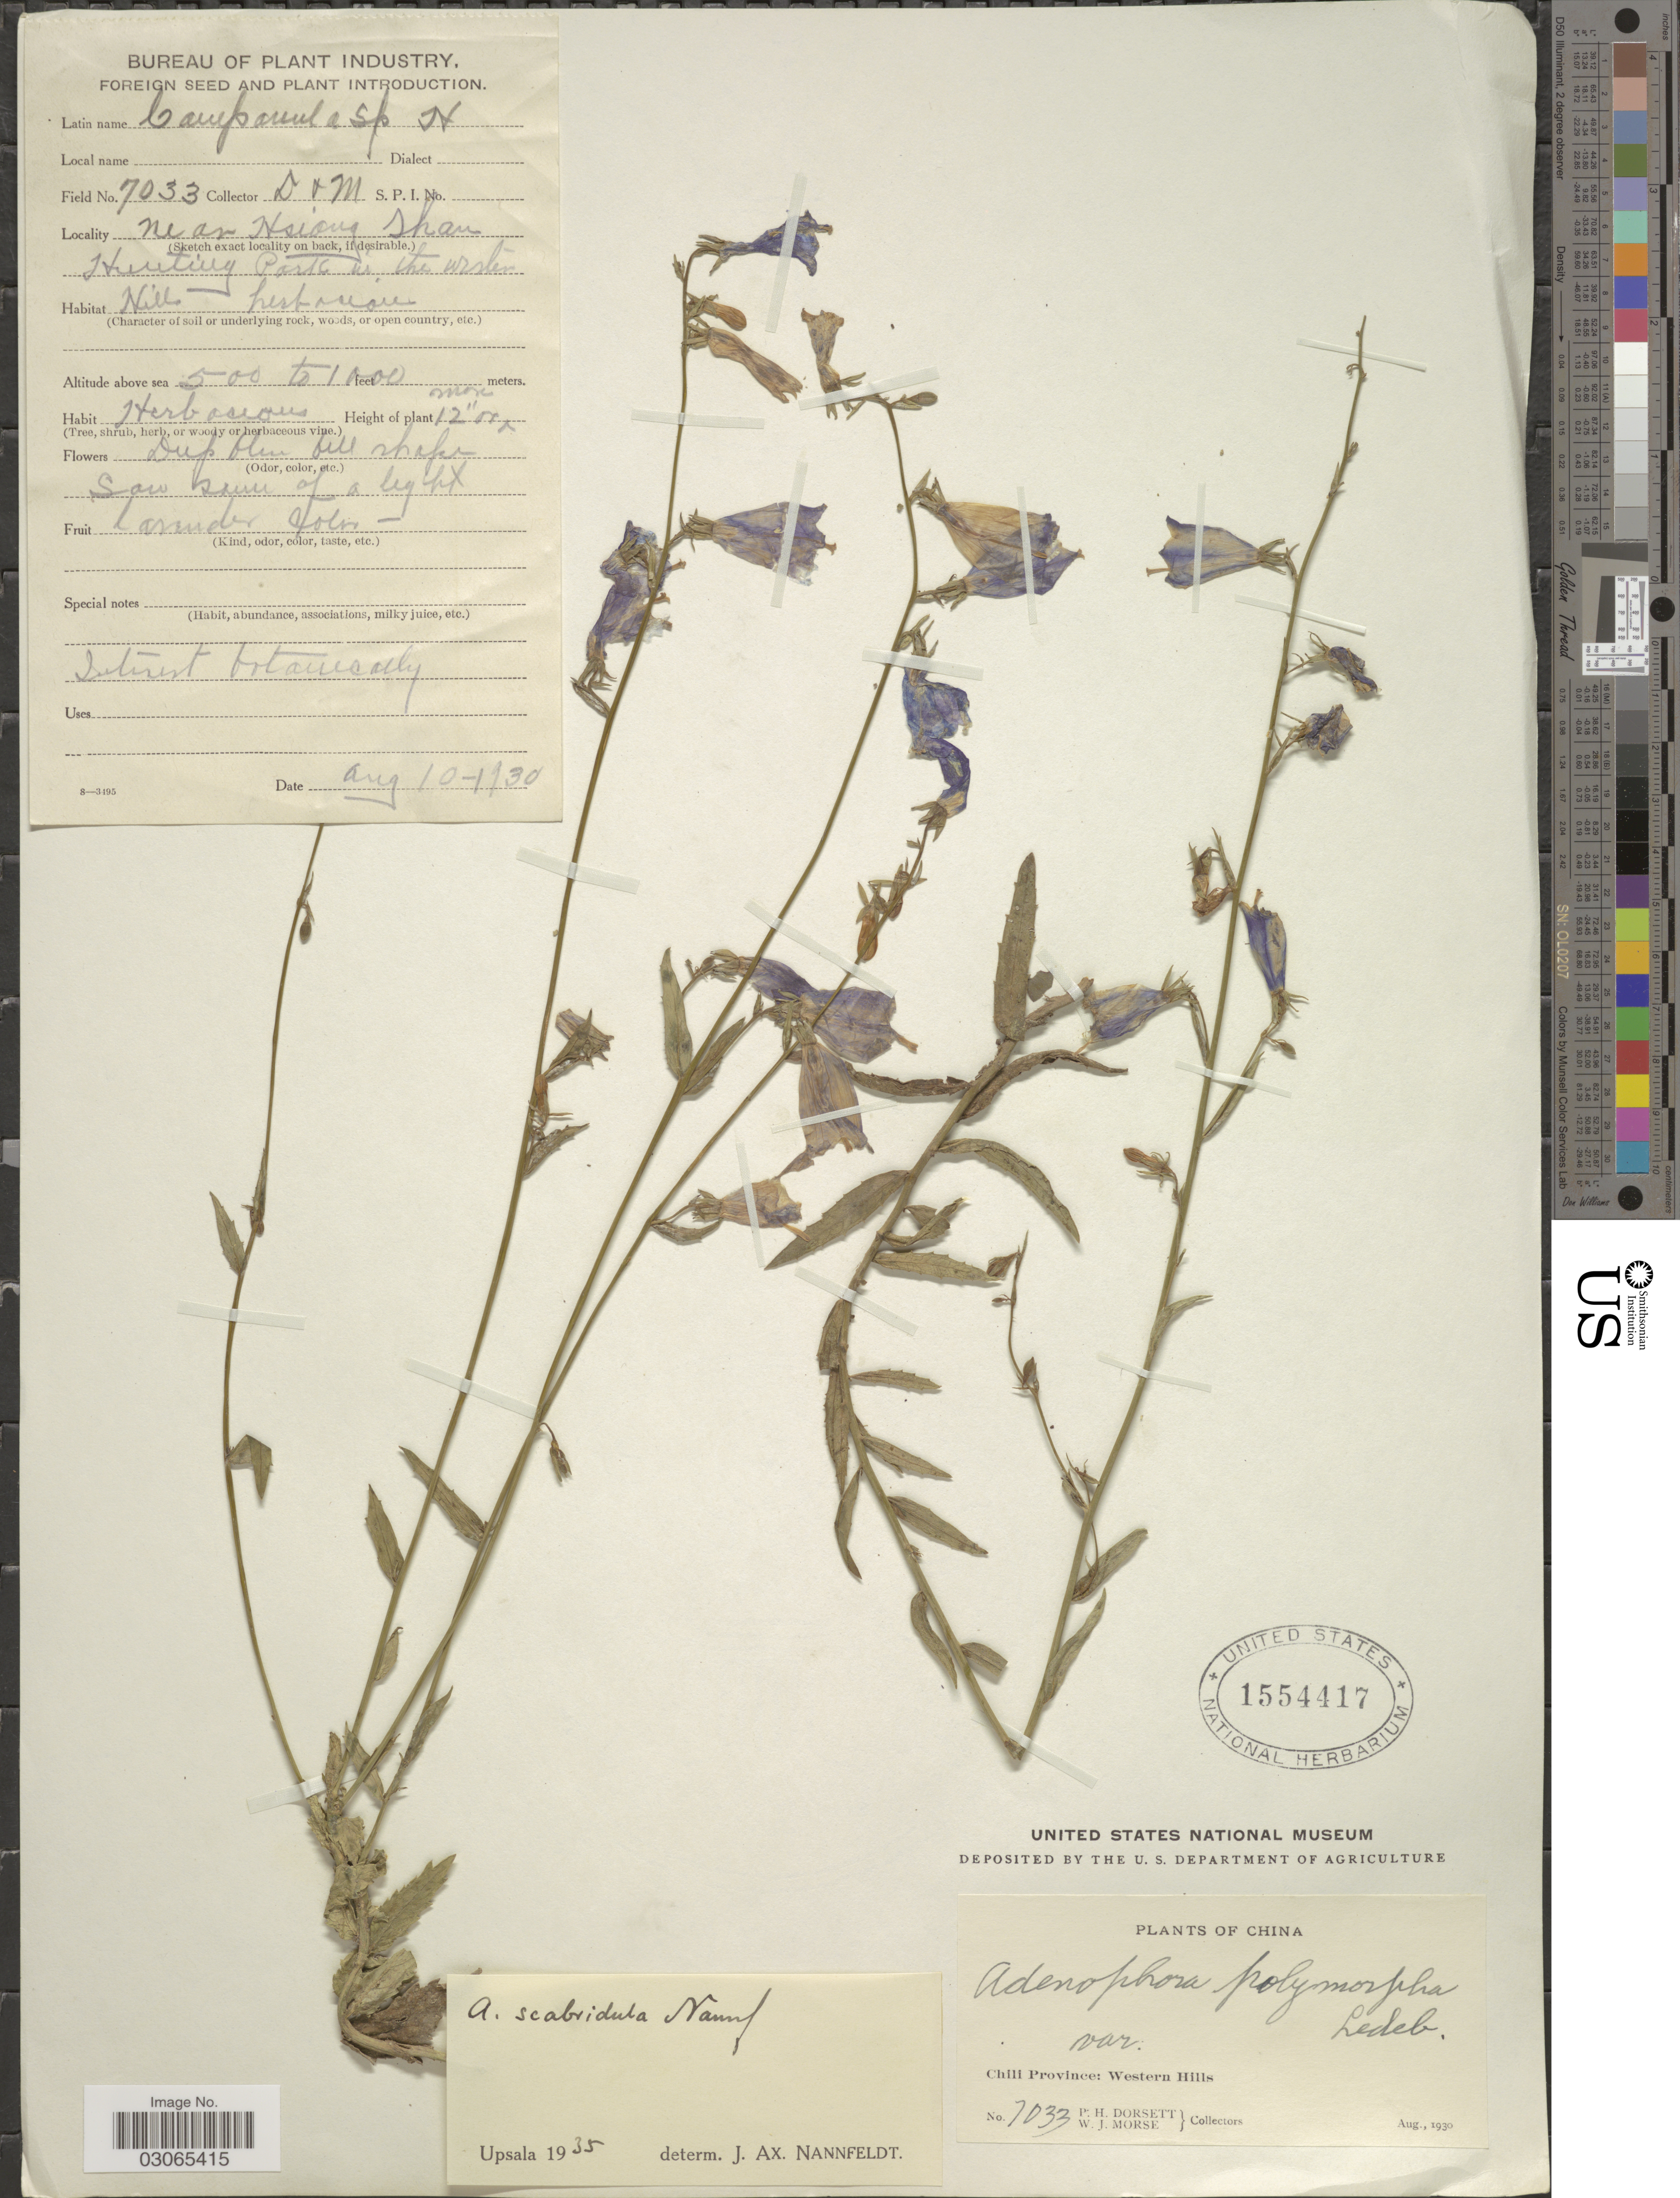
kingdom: Plantae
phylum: Tracheophyta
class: Magnoliopsida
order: Asterales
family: Campanulaceae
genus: Adenophora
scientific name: Adenophora scabridula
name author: Nannf.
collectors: P. H. Dorsett & W. J. Morse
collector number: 7033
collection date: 1930-08-10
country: China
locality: Chili Province: Western Hills. Near Hsiang Shan Hunting Park in the western Hills.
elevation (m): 500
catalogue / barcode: US 1554417